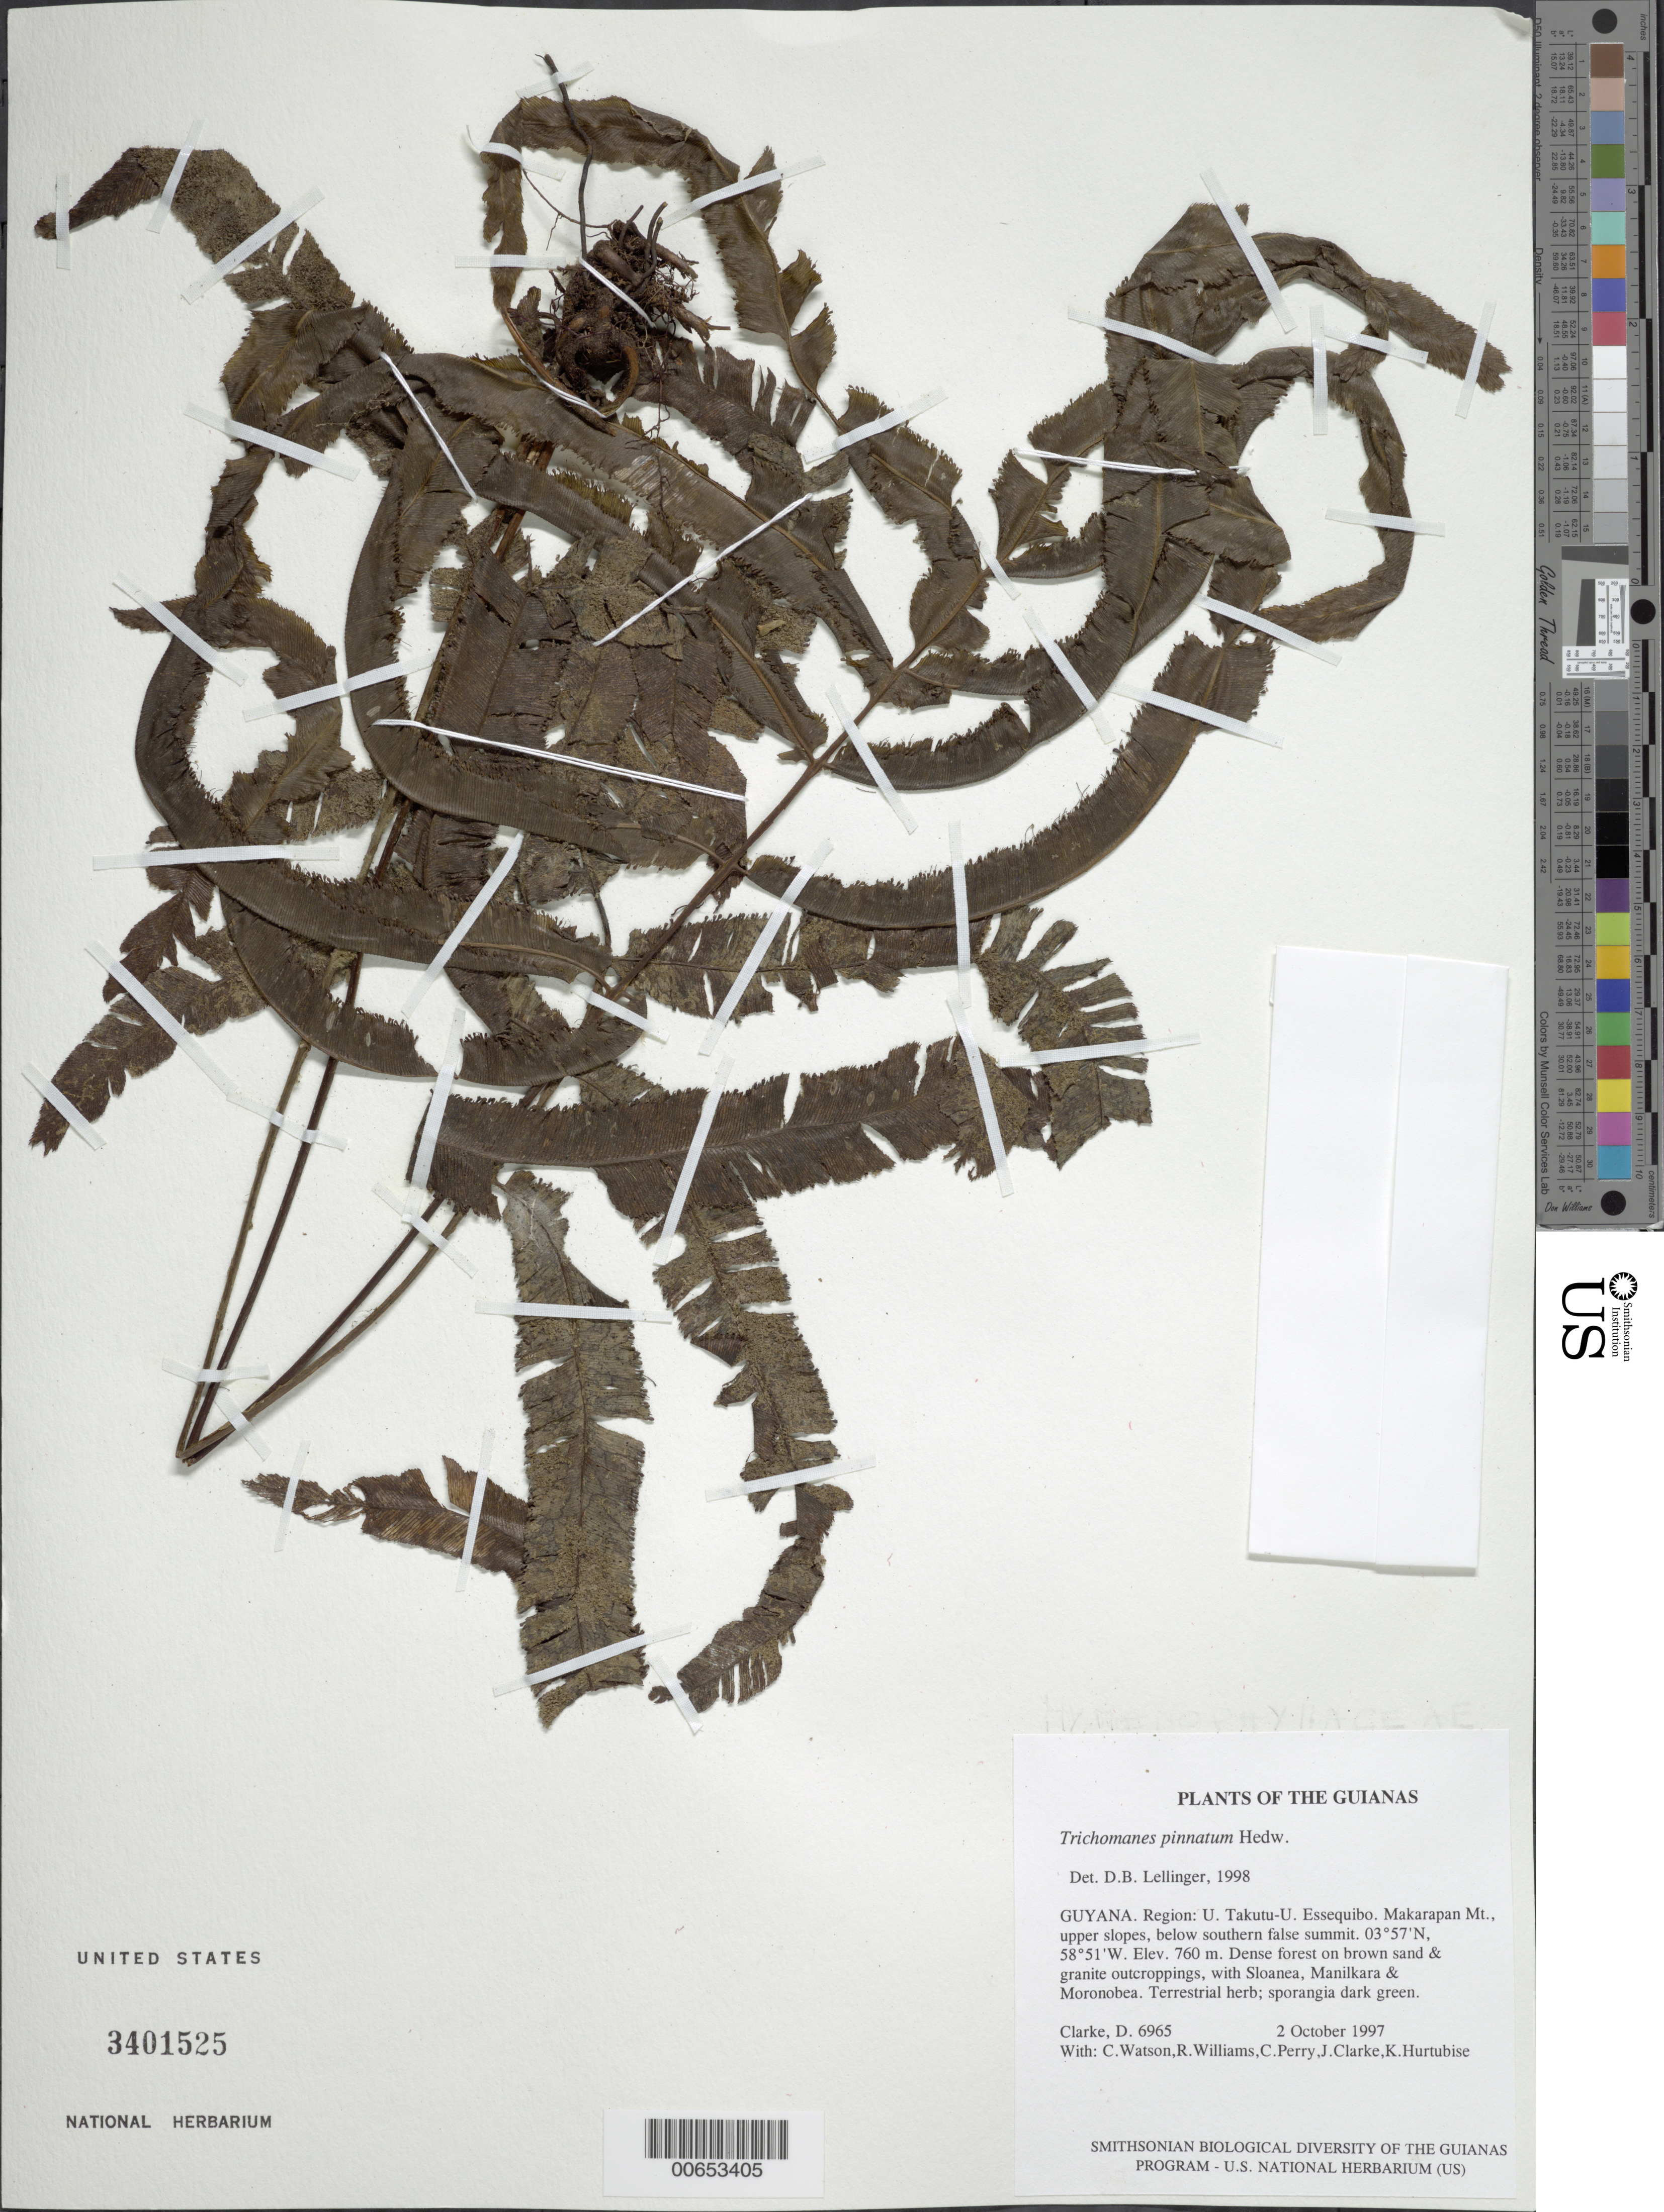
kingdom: Plantae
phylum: Tracheophyta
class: Polypodiopsida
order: Hymenophyllales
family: Hymenophyllaceae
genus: Trichomanes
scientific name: Trichomanes pinnatum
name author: Hedw.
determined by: Lellinger, David B., (BOT), Smithsonian Institution - National Museum of Natural History (UNITED STATES)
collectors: H. D. Clarke, C. Watson, R. Williams, C. Perry, J. Clarke & K. Hurtubise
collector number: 6965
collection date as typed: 2 October 1997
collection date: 1997-10-02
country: Guyana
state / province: U. Takutu-U. Essequibo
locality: Makarapan Mt., upper slopes, below southern false summit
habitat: Dense forest on brown sand & granite outcroppings, with Sloanea, Manilkara & Moronobea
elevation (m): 760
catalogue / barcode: US 3401525